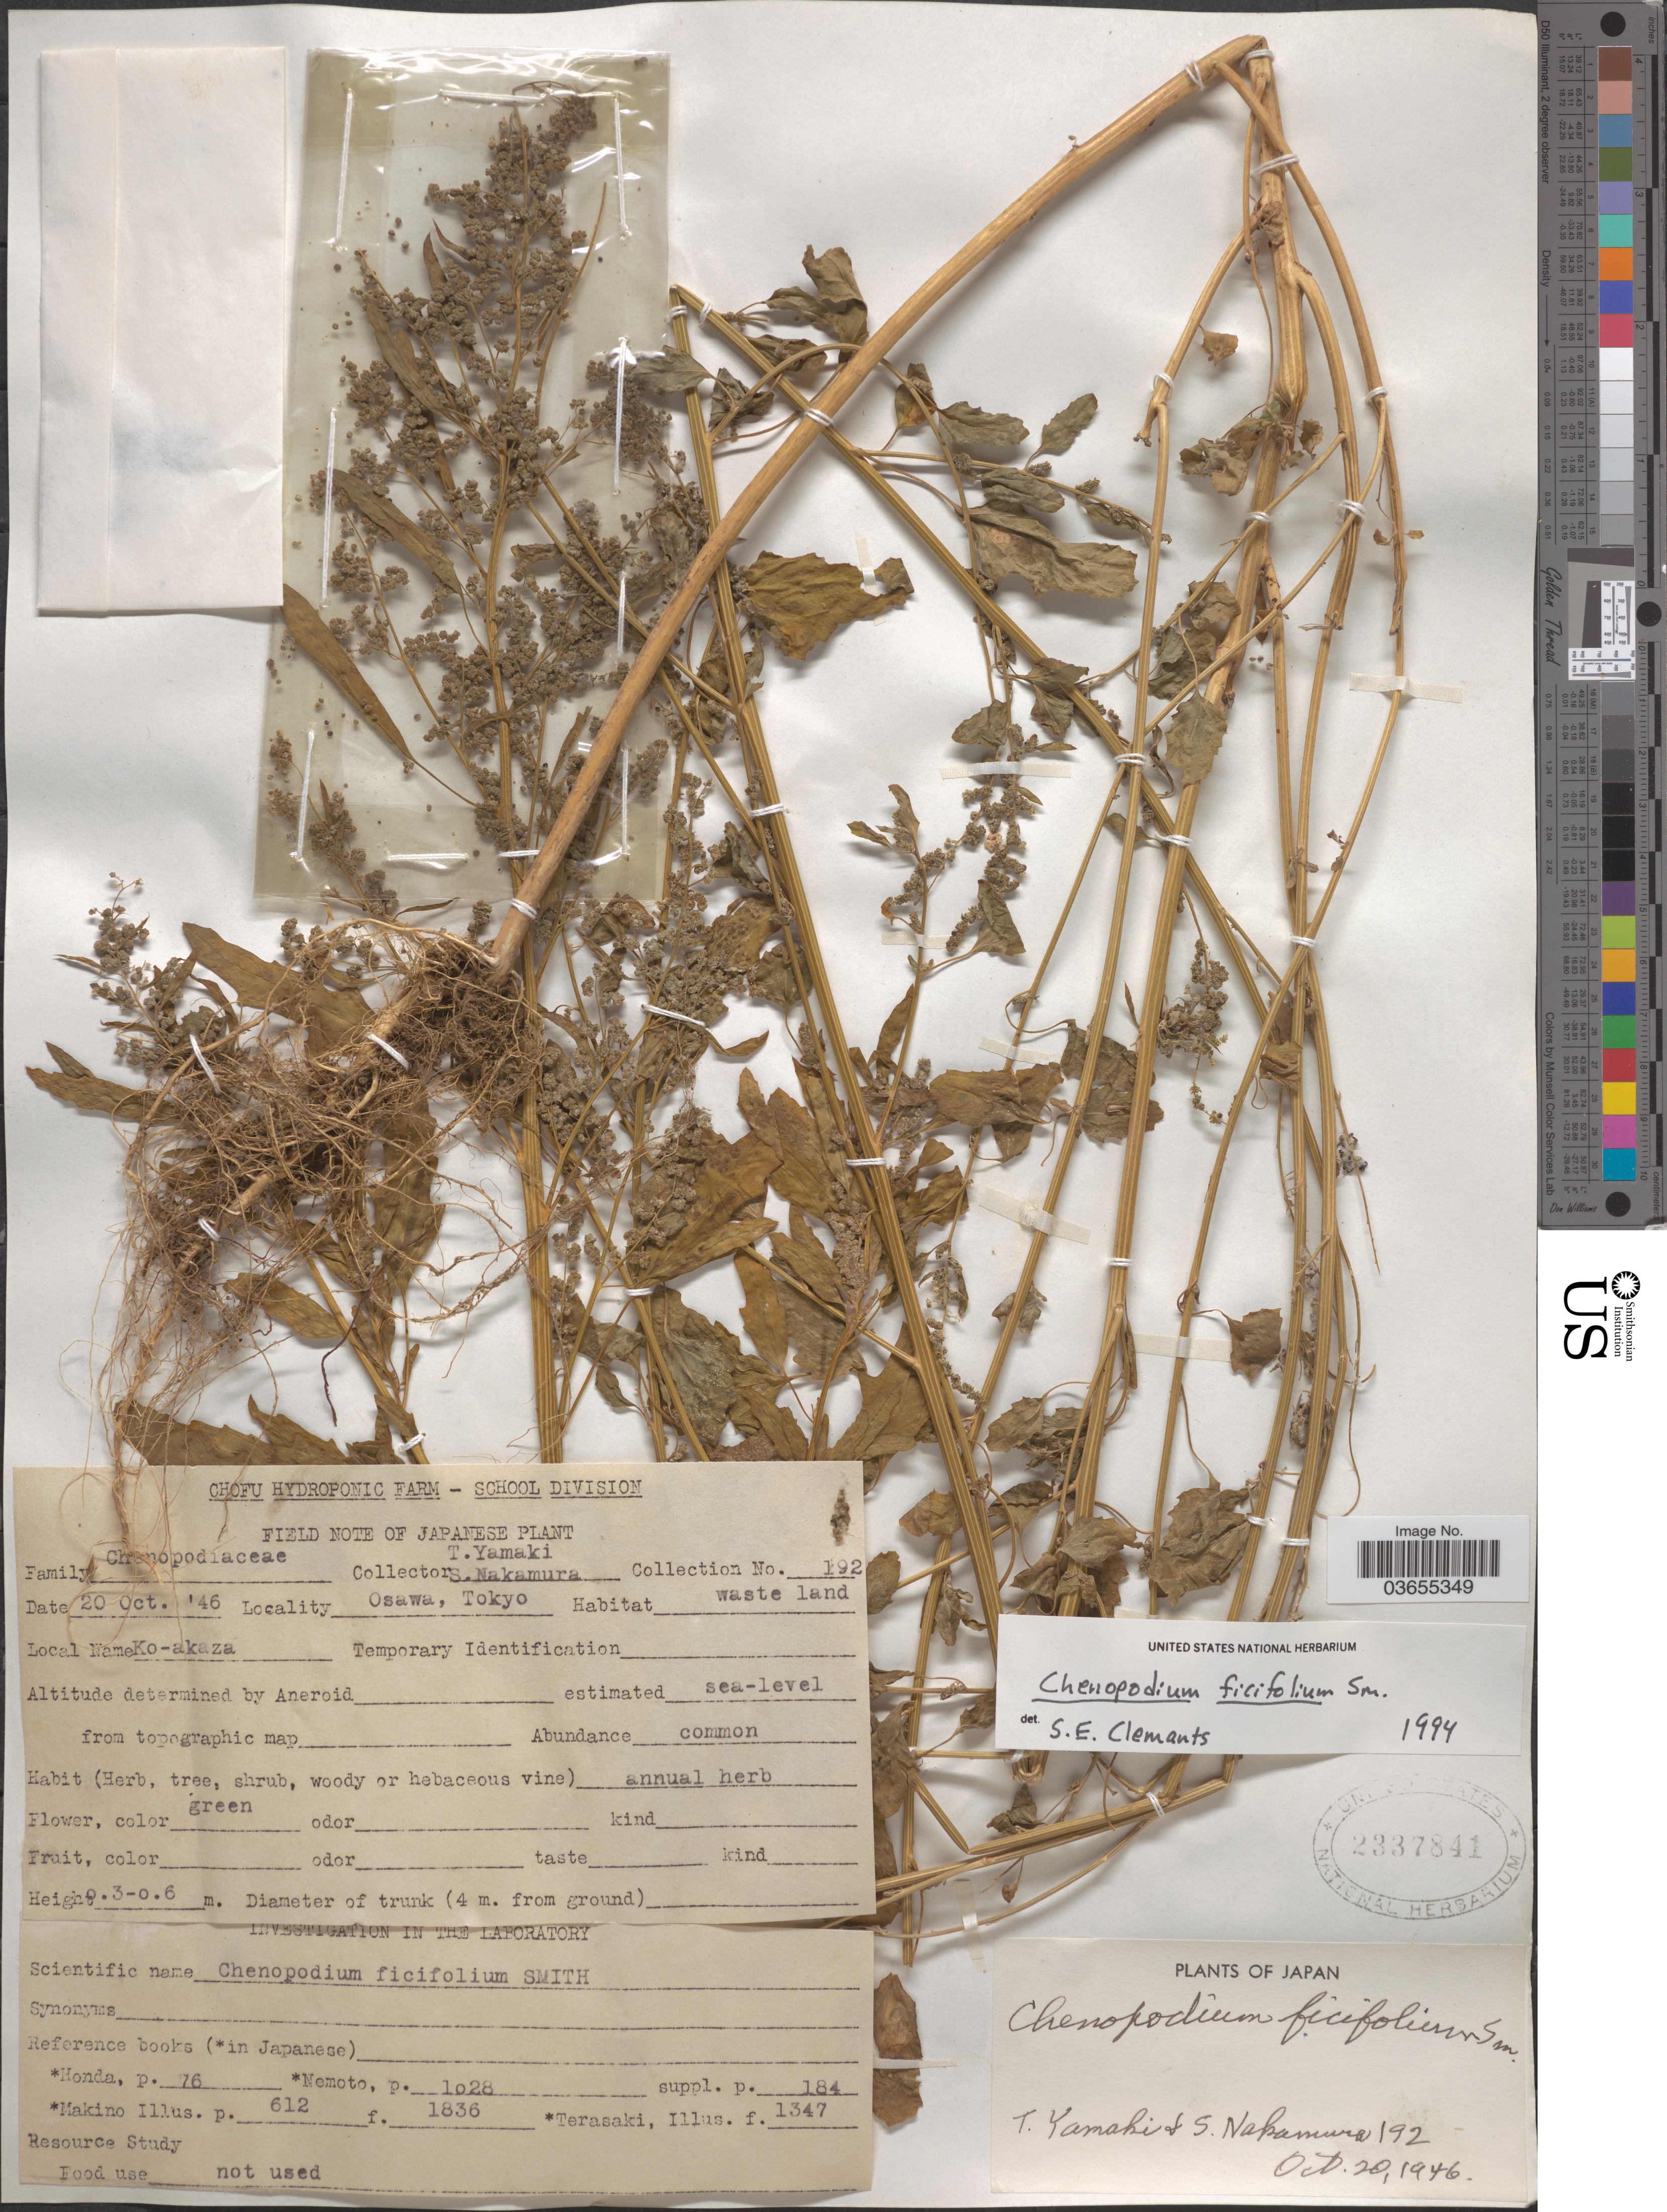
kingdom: Plantae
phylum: Tracheophyta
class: Magnoliopsida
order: Caryophyllales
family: Amaranthaceae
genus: Chenopodium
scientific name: Chenopodium ficifolium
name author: Sm.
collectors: T. Yamaki & S. Nakamura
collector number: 192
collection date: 1946-10-20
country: Japan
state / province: Tokyo, Federal City of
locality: Osawa, Tokyo.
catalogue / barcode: US 2337841